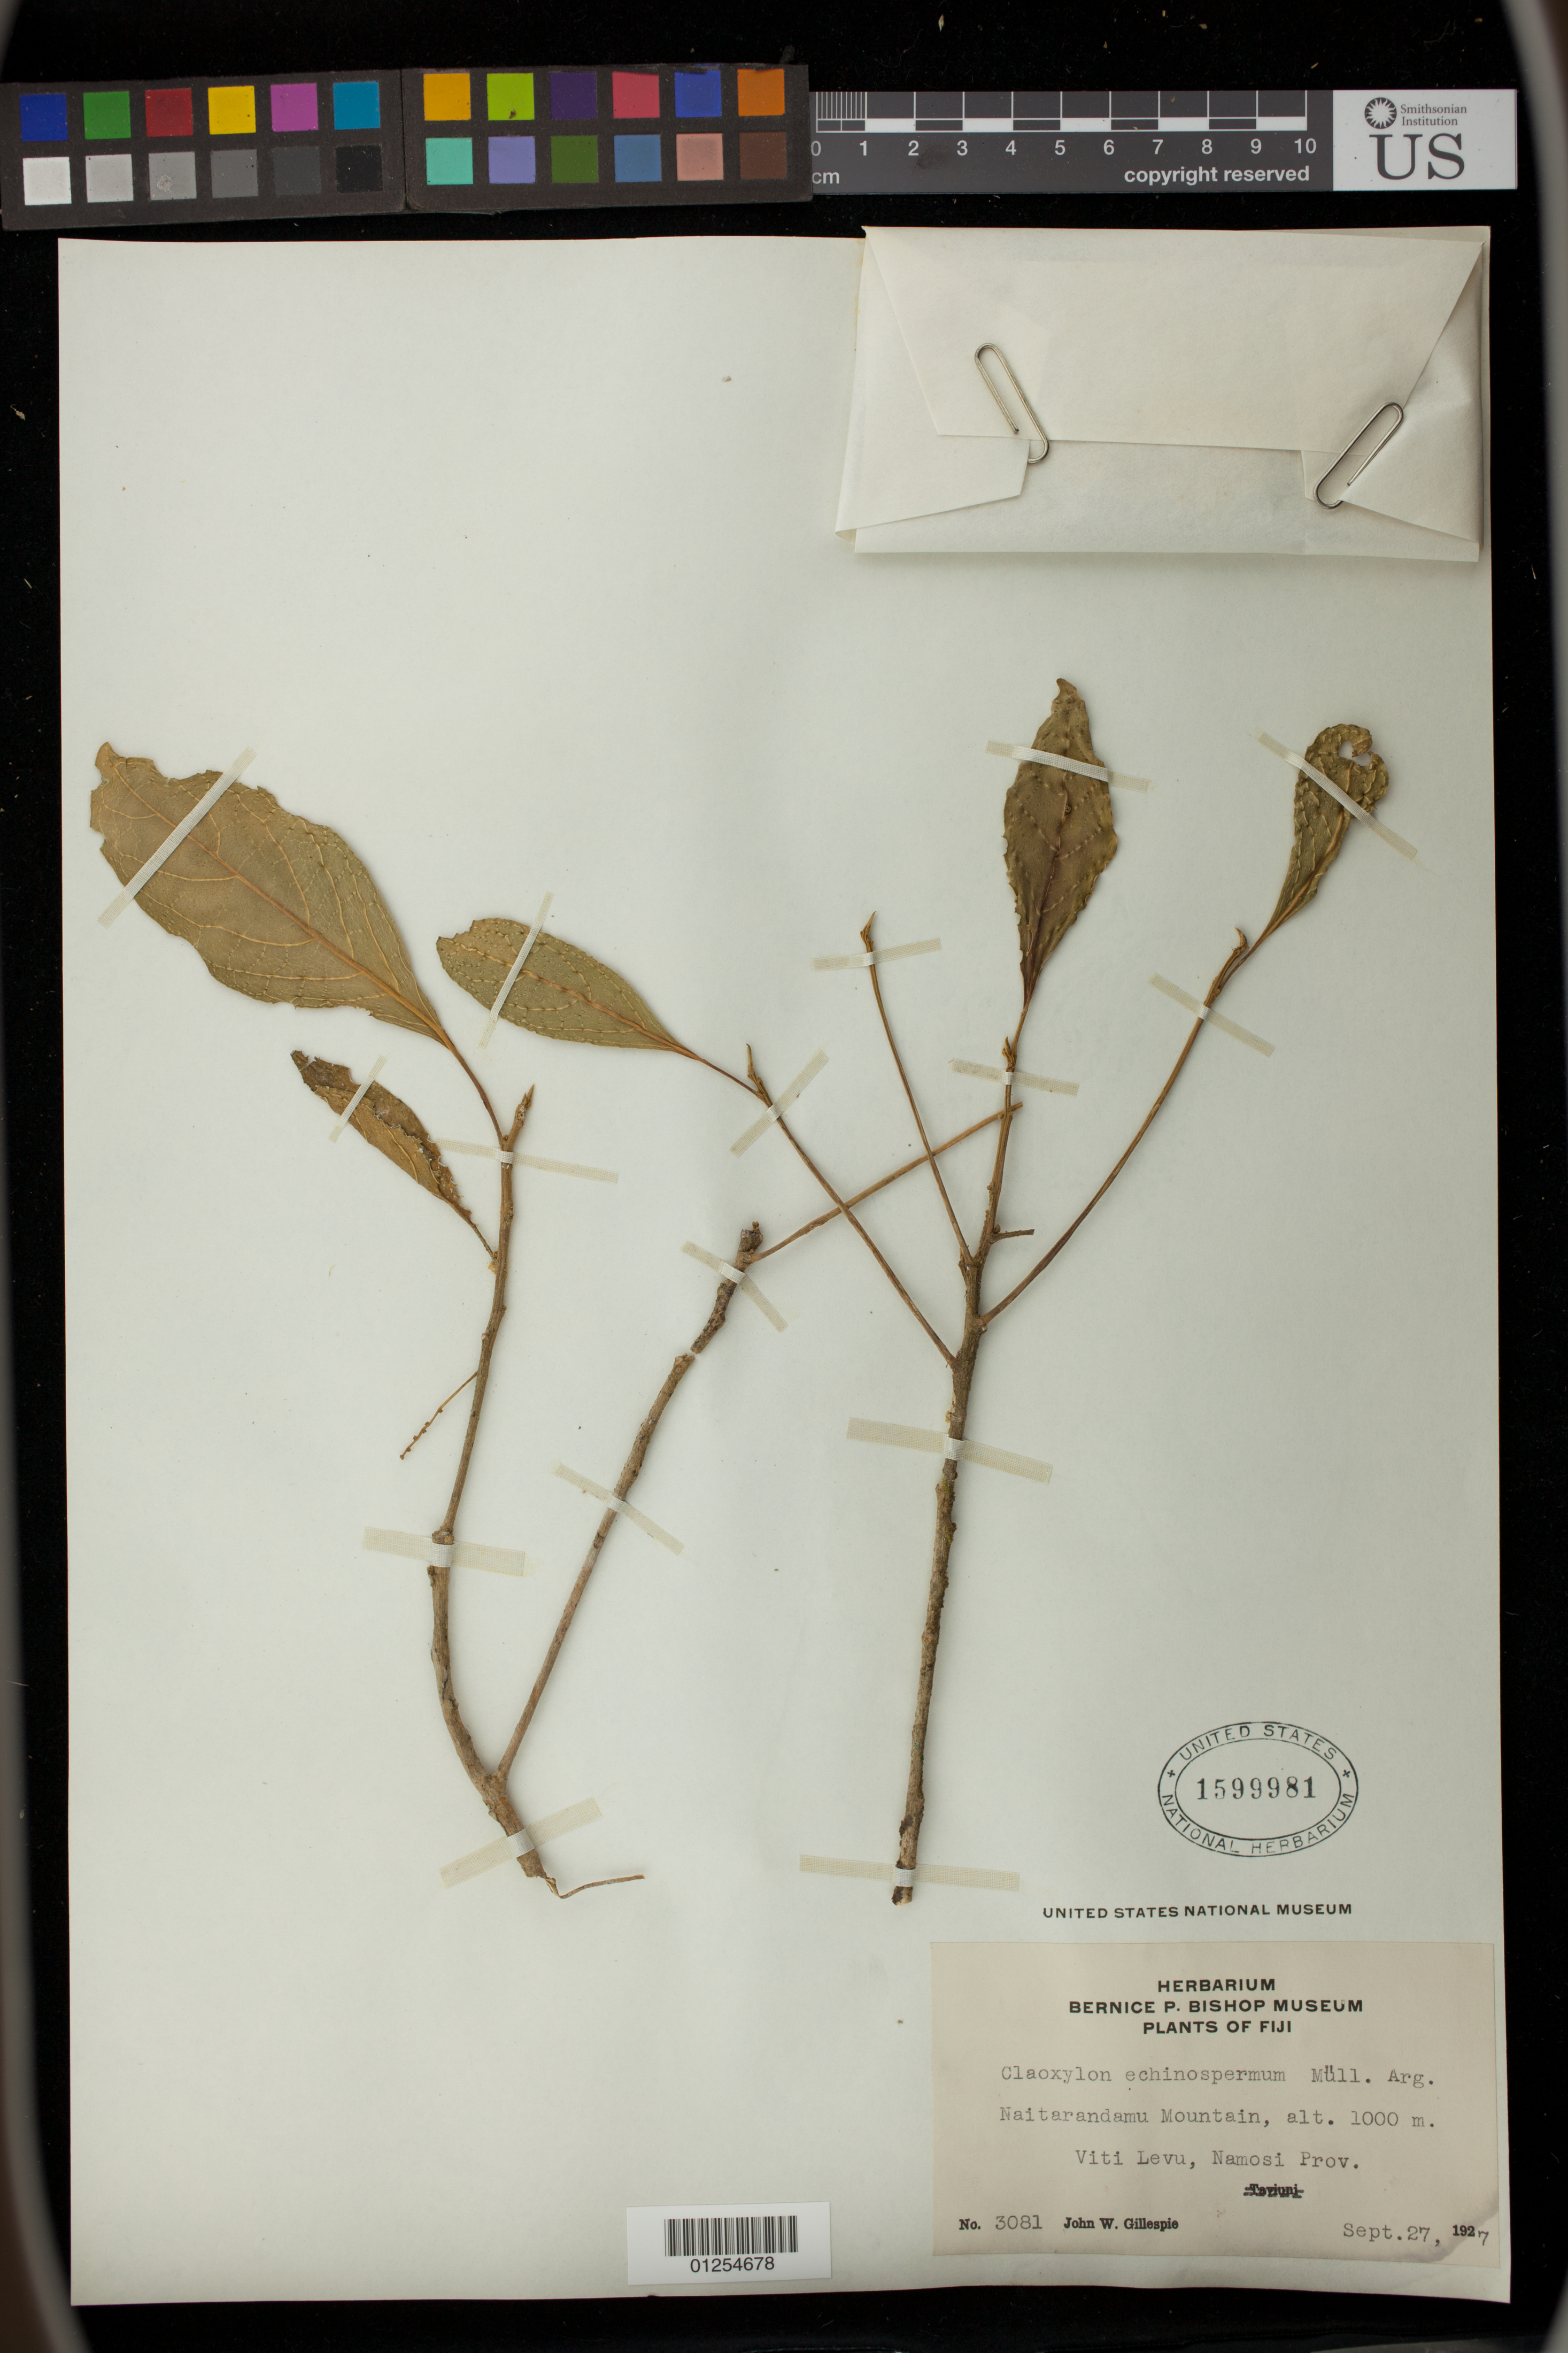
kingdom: Plantae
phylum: Tracheophyta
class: Magnoliopsida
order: Malpighiales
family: Euphorbiaceae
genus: Claoxylon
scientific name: Claoxylon echinospermum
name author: Müll. Arg.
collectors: J. W. Gillespie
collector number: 3081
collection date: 1927-09-27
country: Fiji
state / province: Central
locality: Viti Levu, Namosi Province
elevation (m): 1000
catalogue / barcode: US 1599981